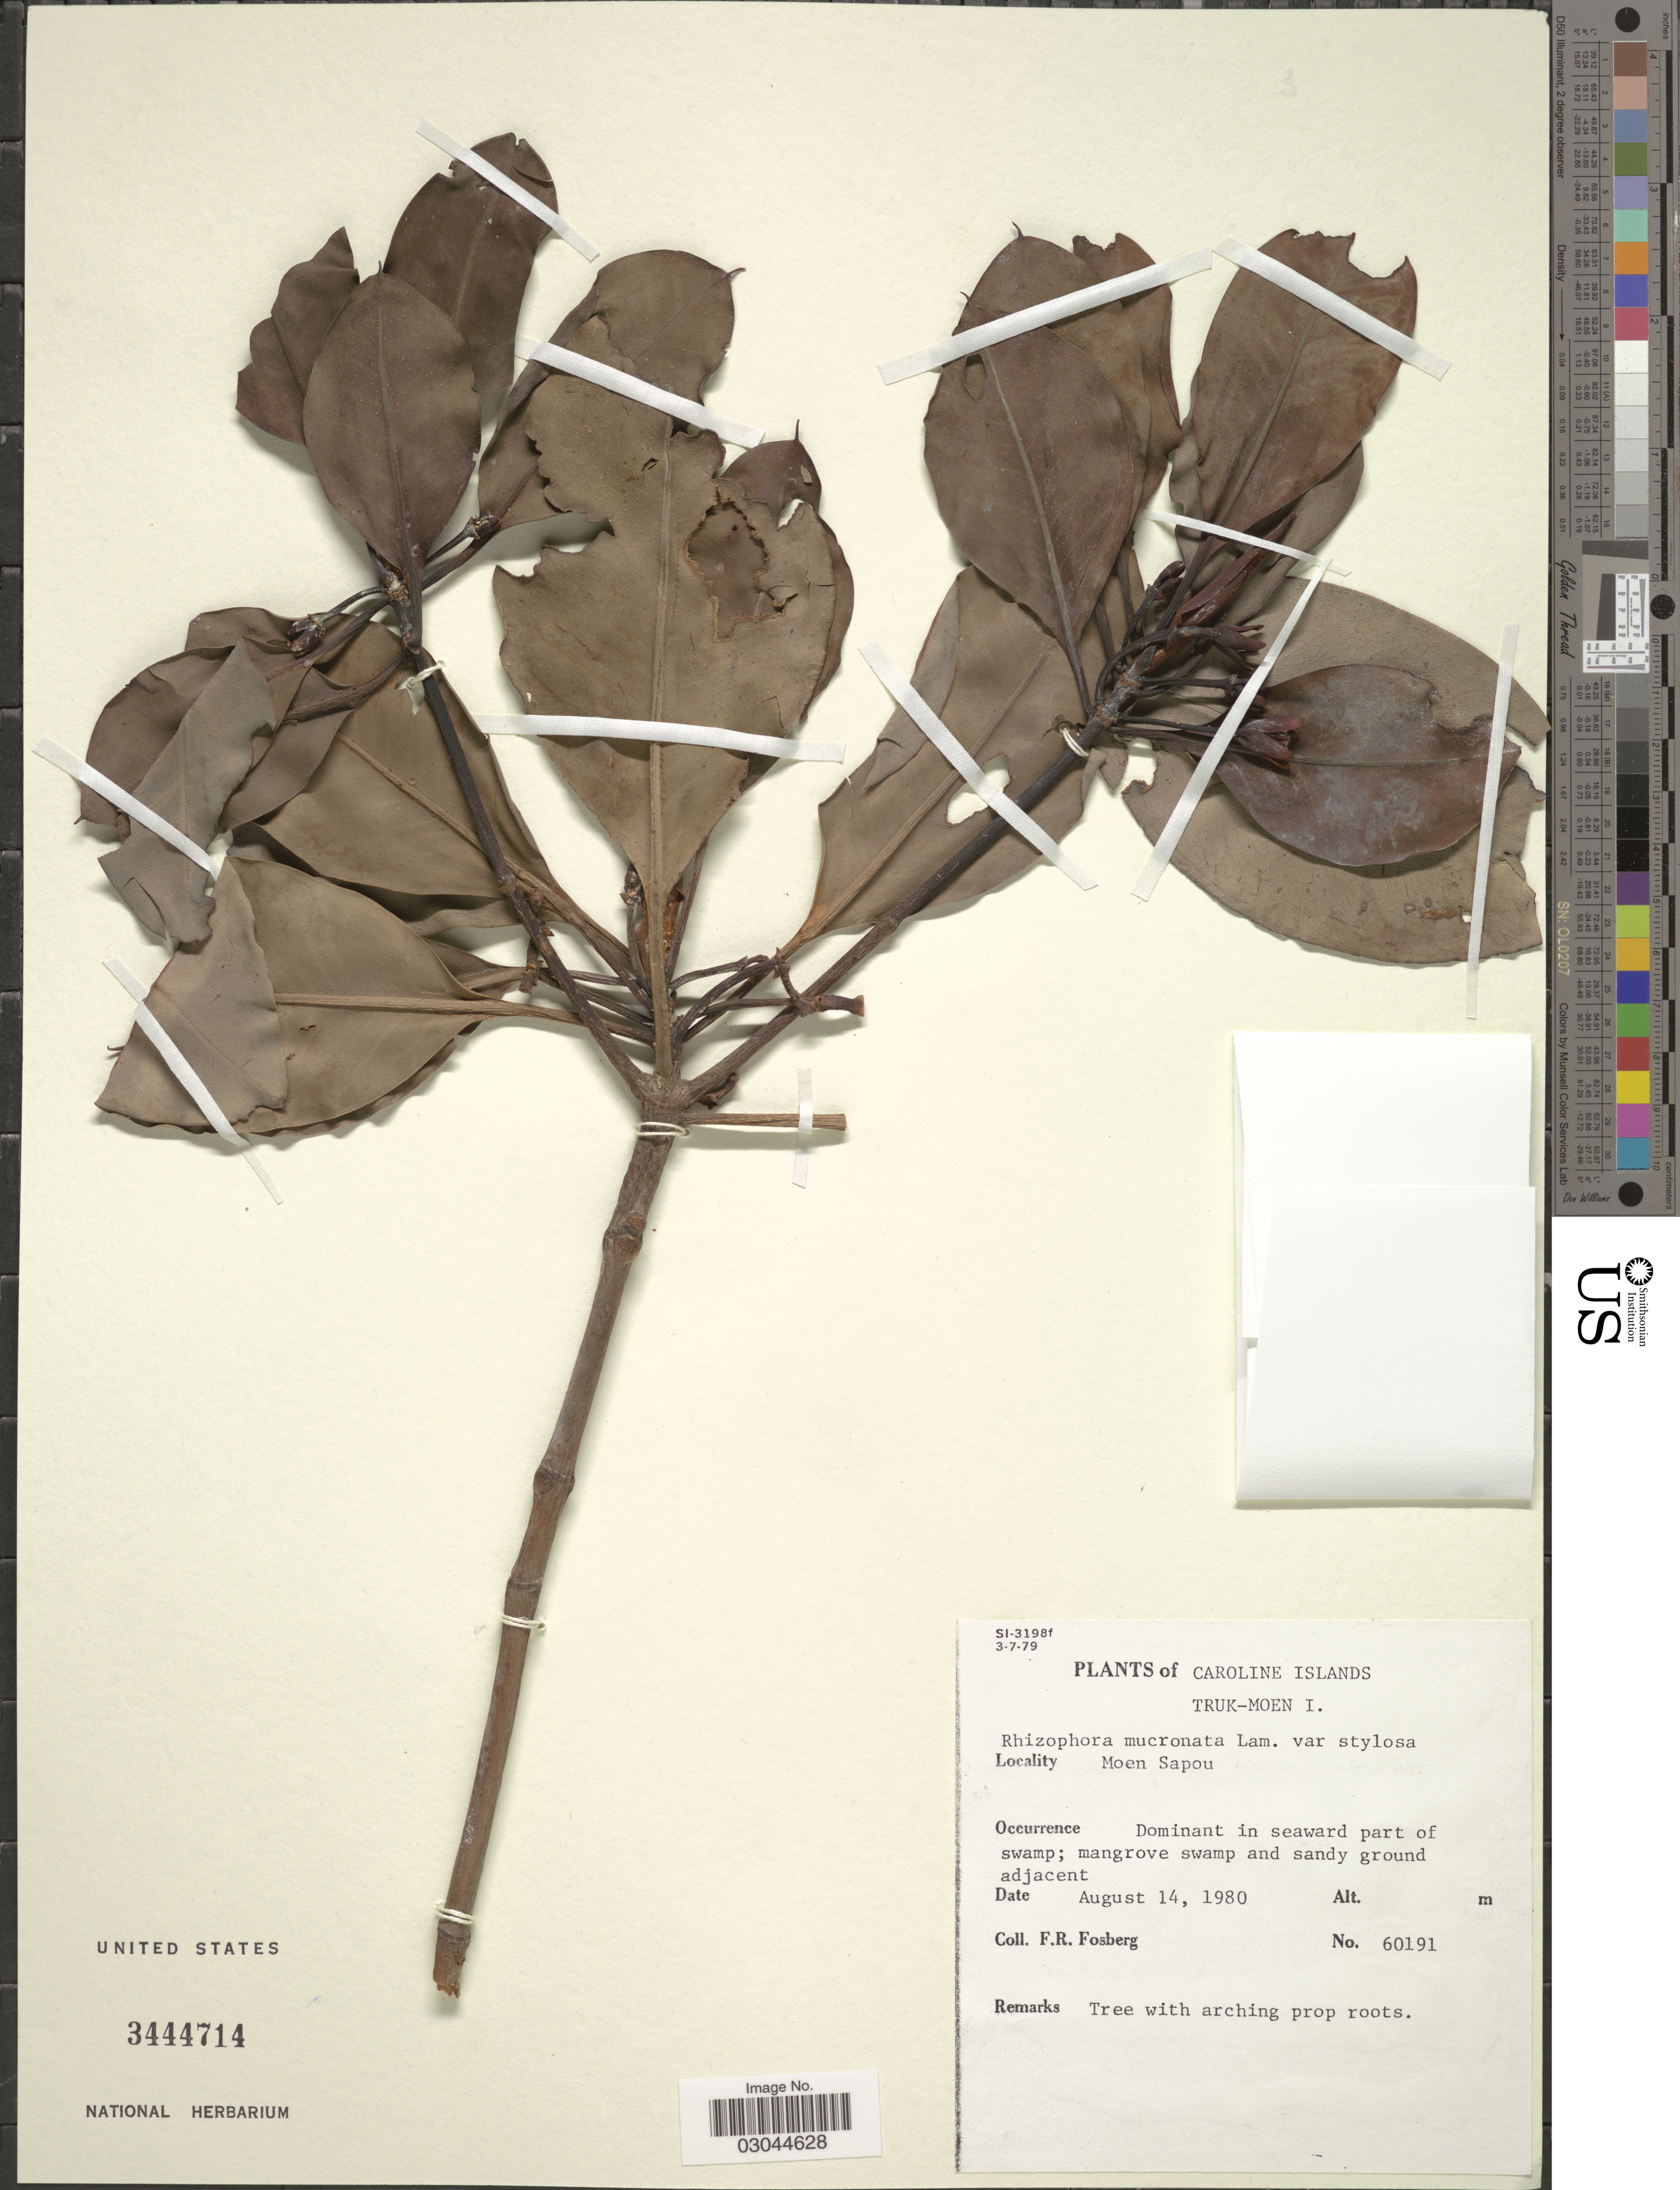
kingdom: Plantae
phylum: Tracheophyta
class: Magnoliopsida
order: Malpighiales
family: Rhizophoraceae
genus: Rhizophora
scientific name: Rhizophora mucronata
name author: Lam.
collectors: F. R. Fosberg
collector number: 60191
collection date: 1980-08-14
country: Micronesia, Federated States of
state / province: Truk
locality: Caroline Islands. Truk-Moen I. Moen Sapou.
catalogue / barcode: US 3444714